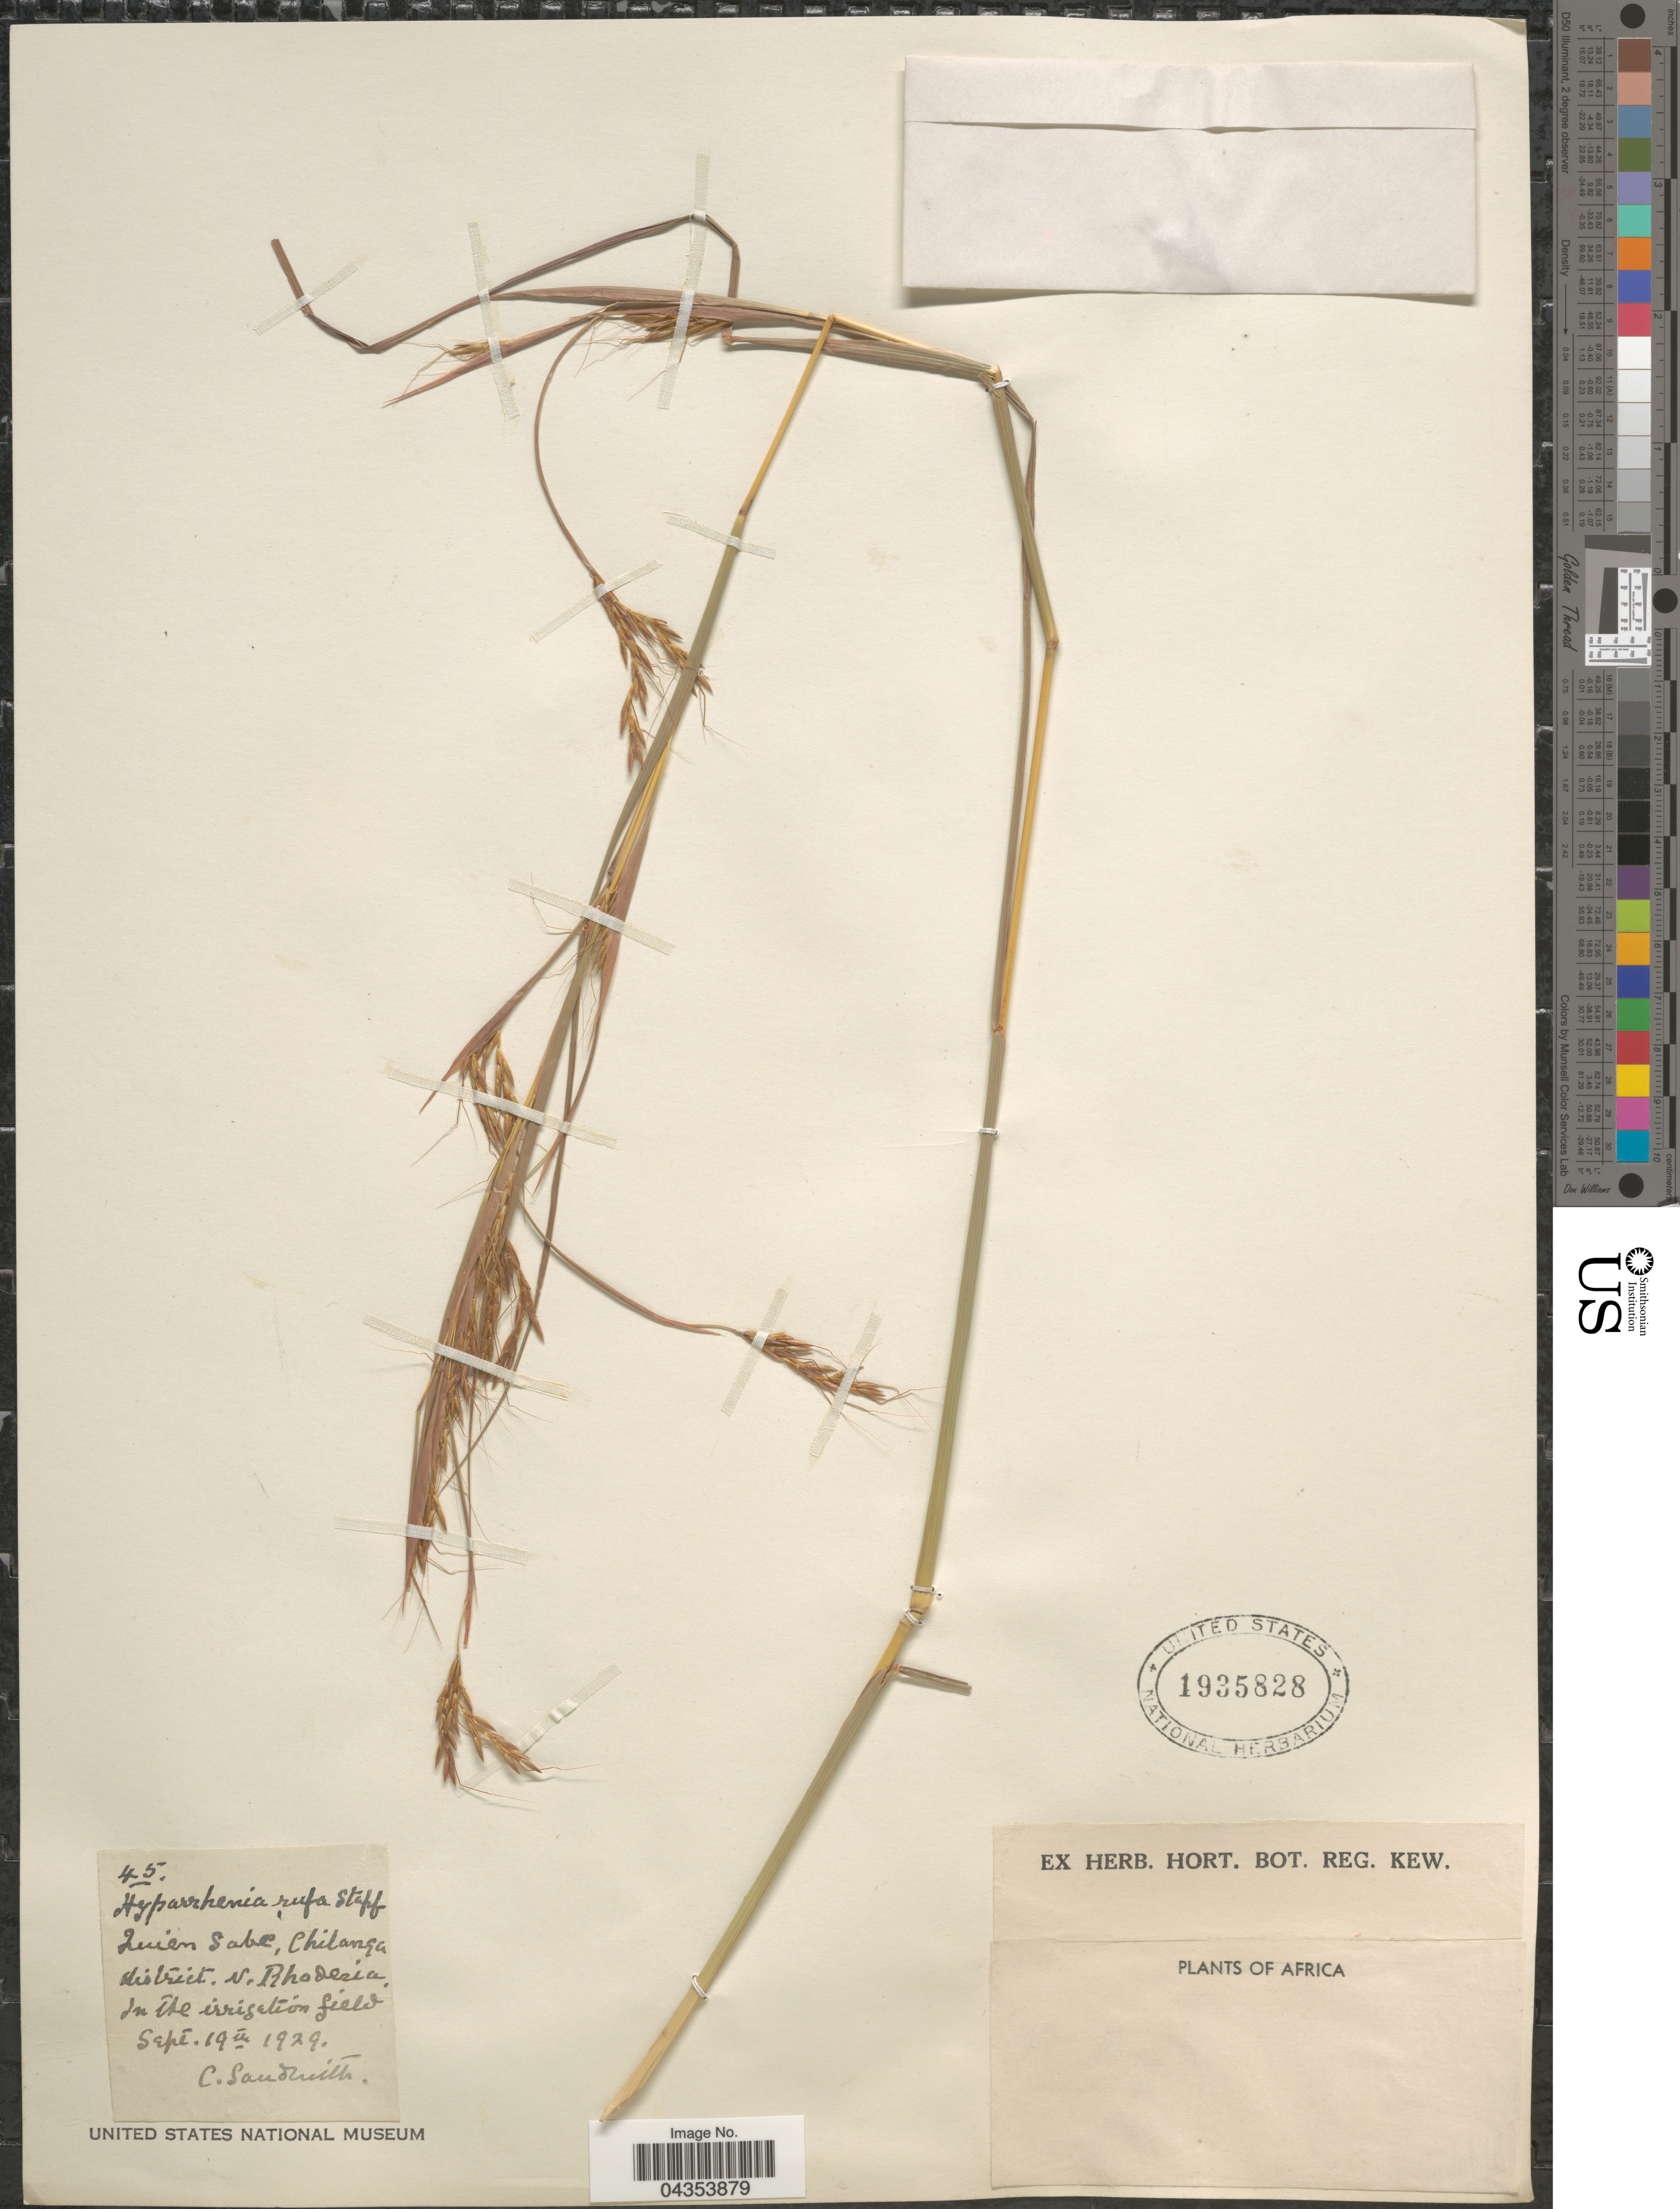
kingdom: Plantae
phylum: Tracheophyta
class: Liliopsida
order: Poales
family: Poaceae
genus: Hyparrhenia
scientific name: Hyparrhenia rufa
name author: (Nees) Stapf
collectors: C. I. Sandwith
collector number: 45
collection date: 1929-09-19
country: Zambia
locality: Quien Sabe, Chilanga dsitrict, N. Rhodesia. In the irrigation field.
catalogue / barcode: US 1935828